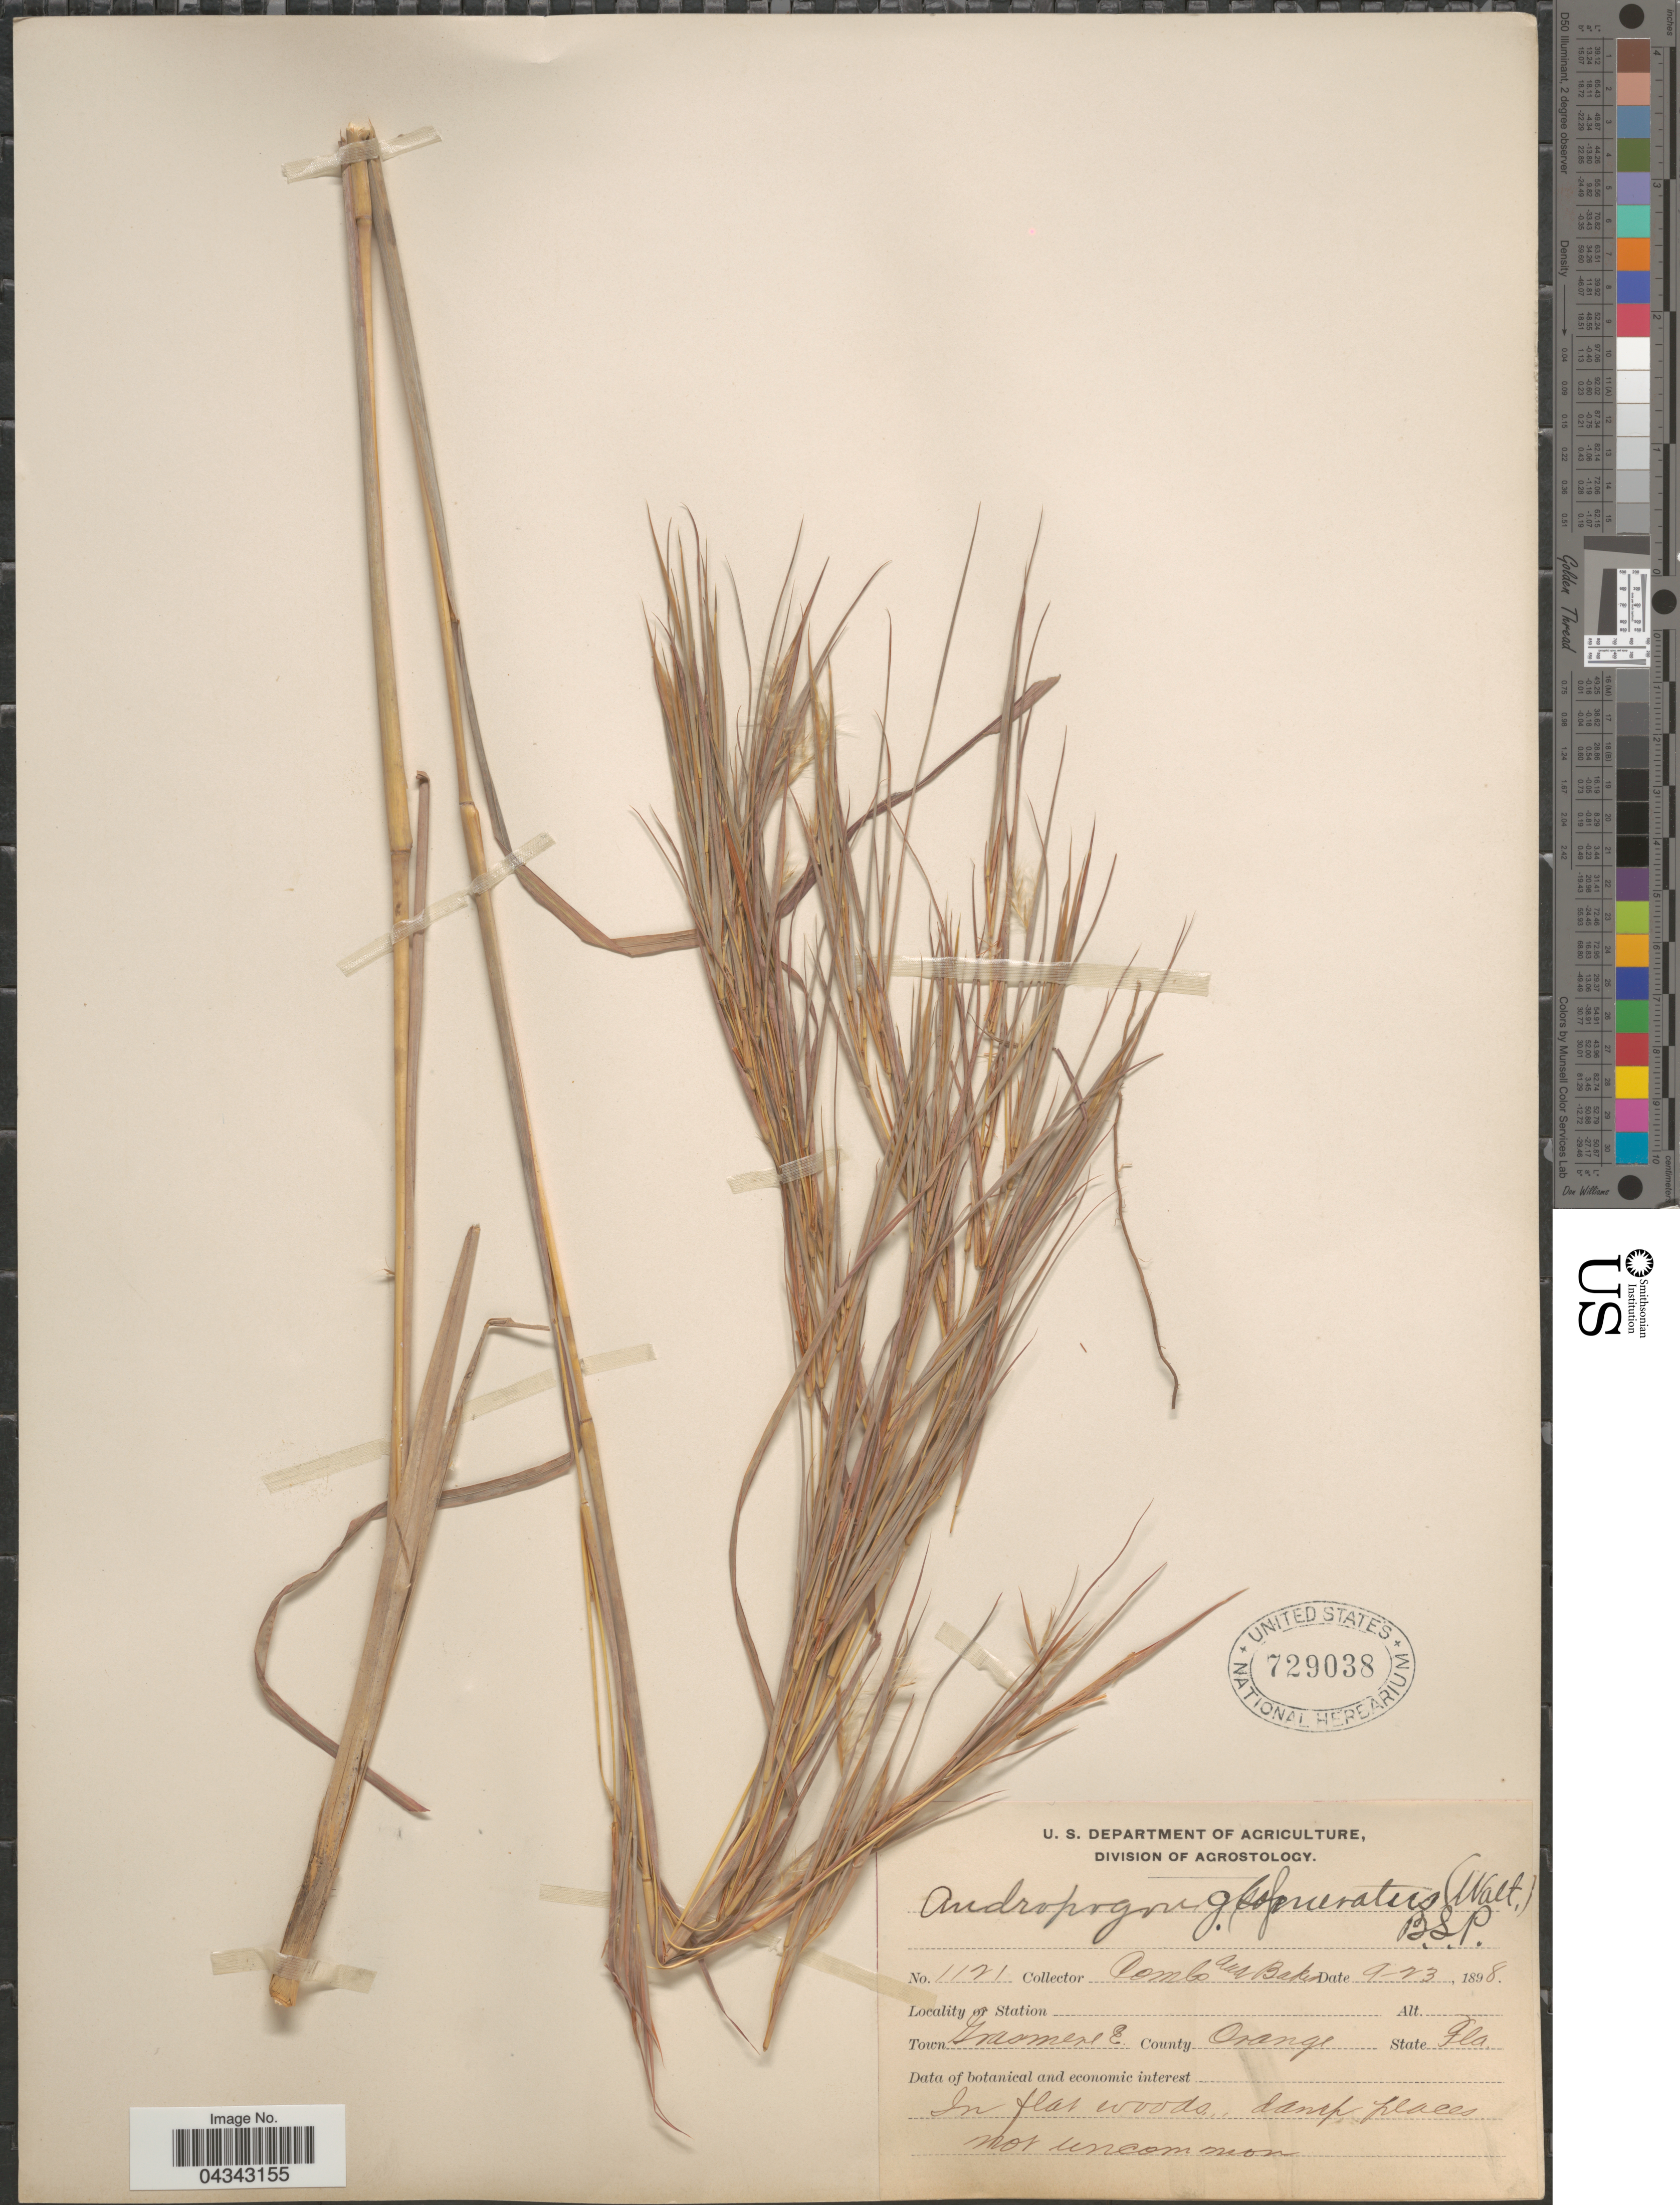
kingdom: Plantae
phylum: Tracheophyta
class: Liliopsida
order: Poales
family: Poaceae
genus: Andropogon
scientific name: Andropogon glomeratus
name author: (Walter) Britton, Stearns & Poggenb.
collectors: -. Combs & -- Baker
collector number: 1121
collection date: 1898-09-23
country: United States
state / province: Florida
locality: Town Framers E. County Orange.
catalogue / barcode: US 729038